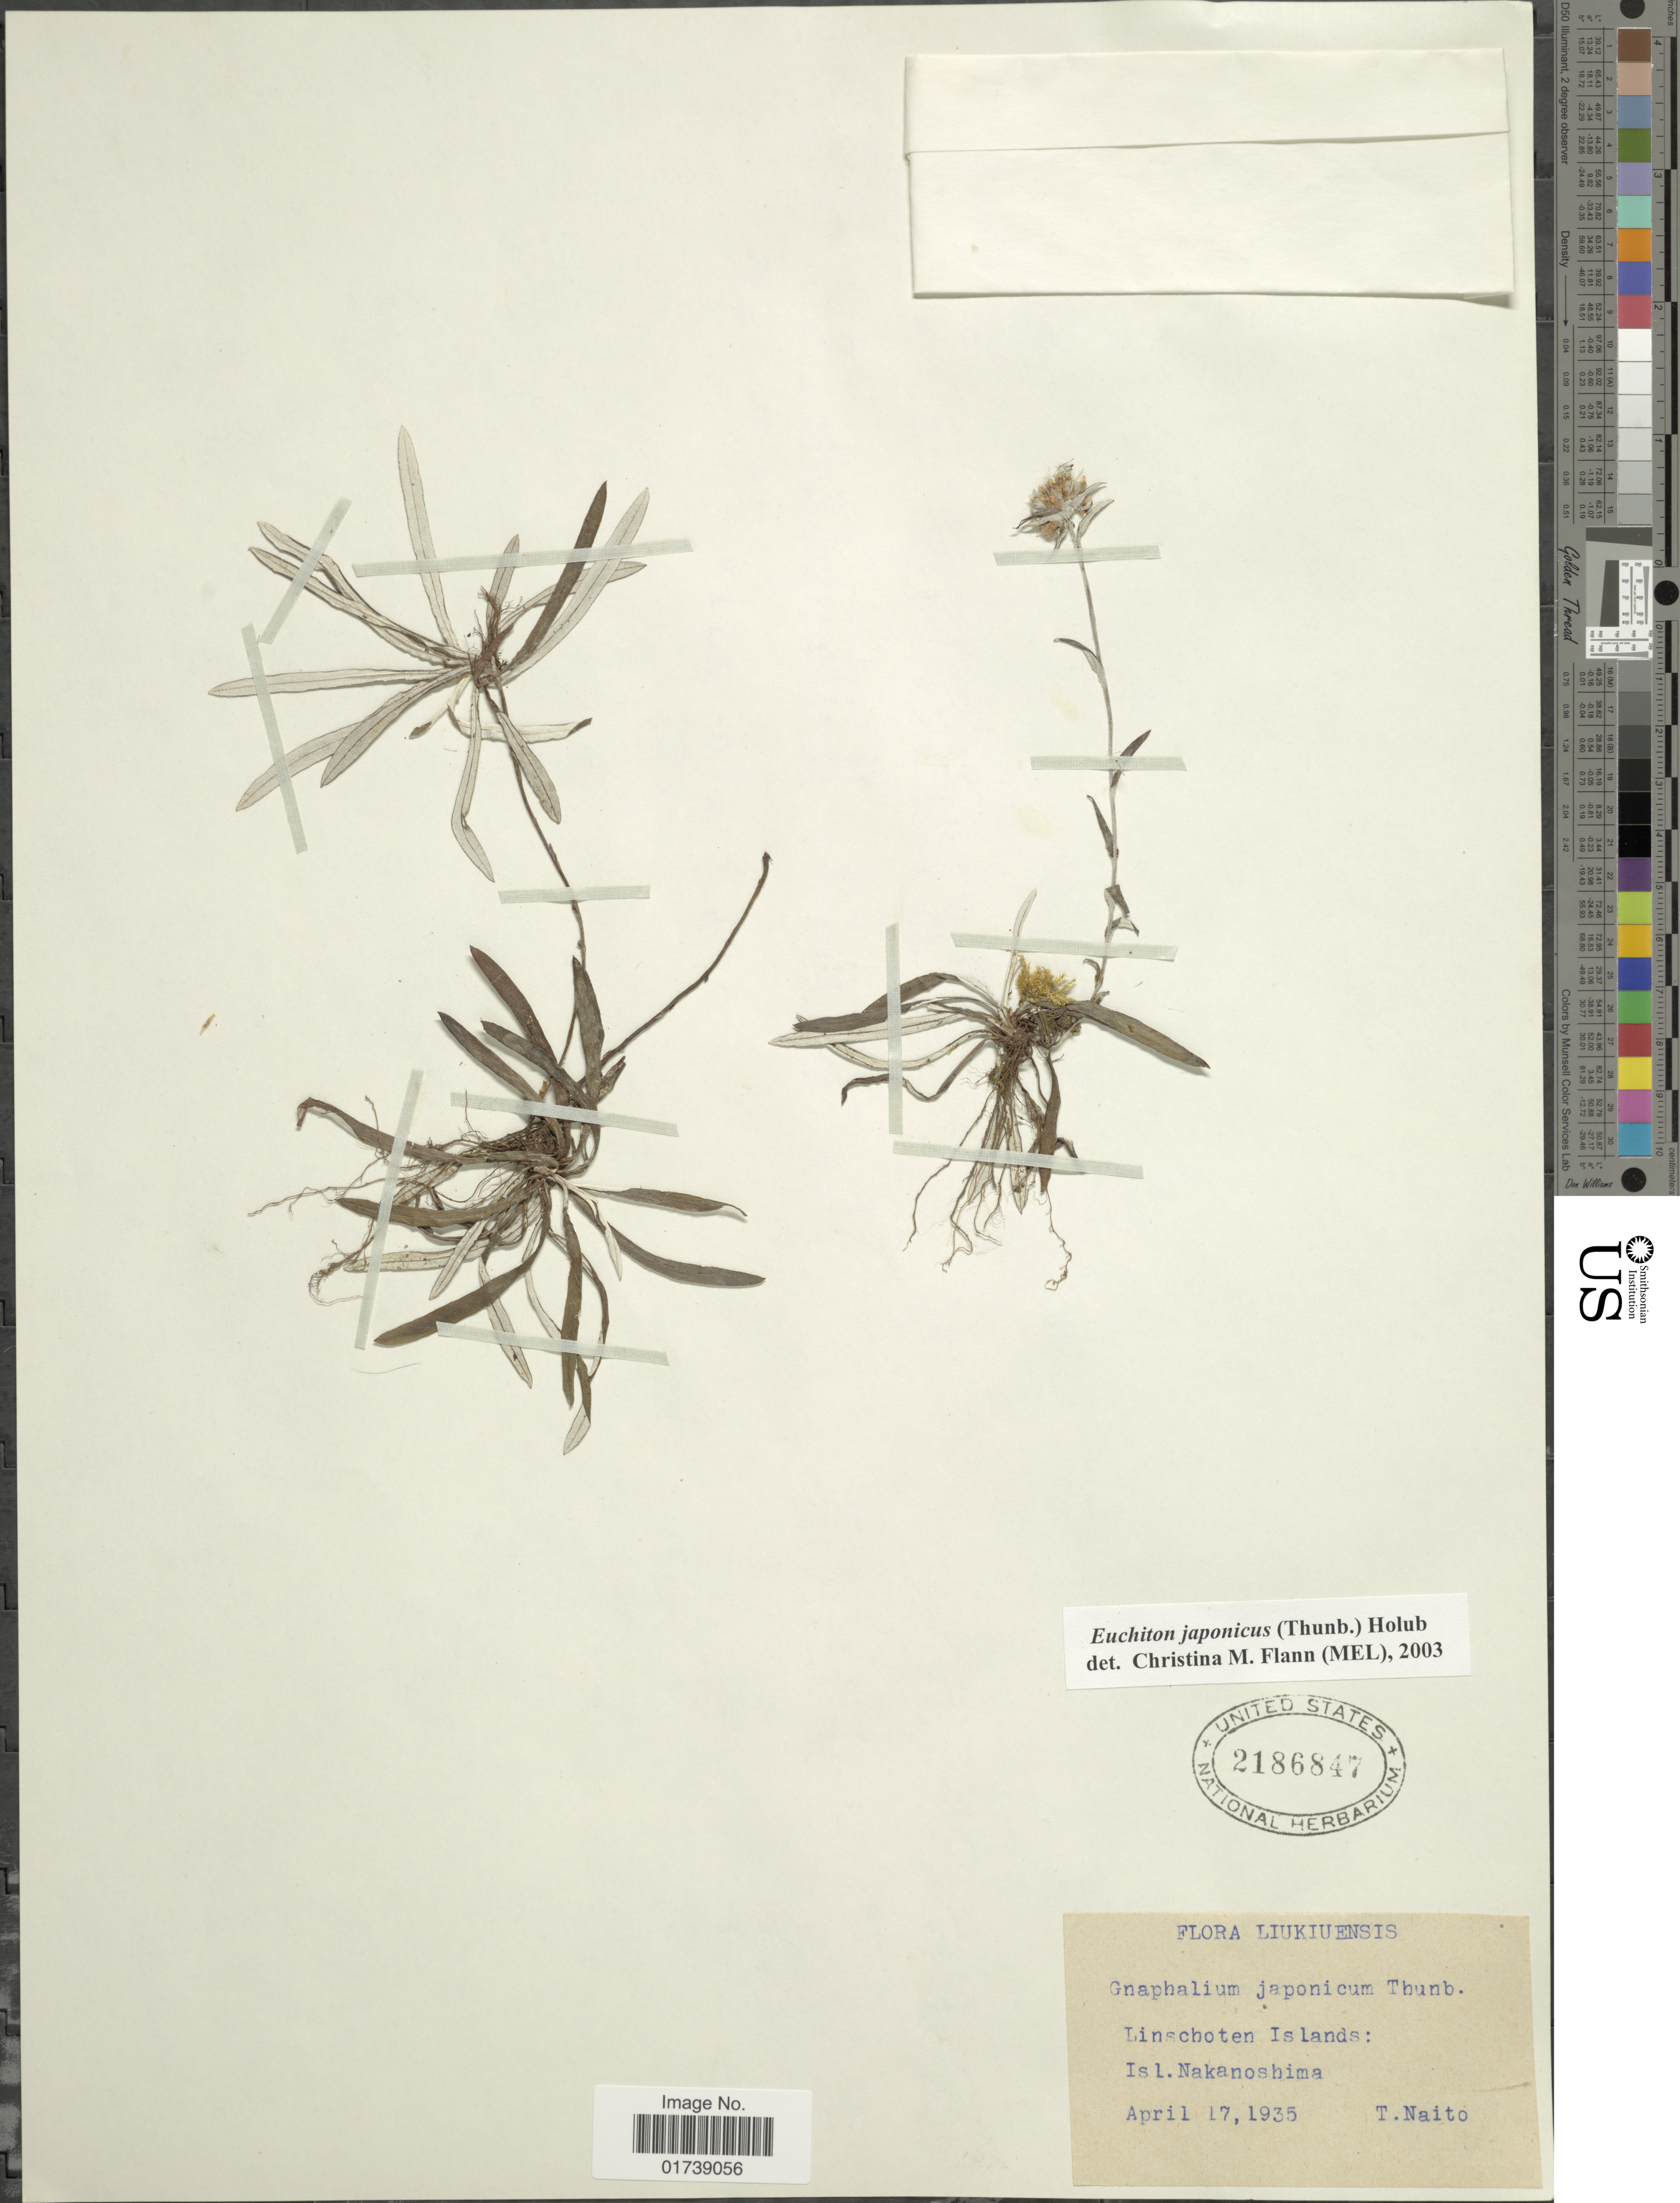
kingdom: Plantae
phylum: Tracheophyta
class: Magnoliopsida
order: Asterales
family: Asteraceae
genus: Euchiton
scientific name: Euchiton japonicus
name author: (Thunb.) Anderb.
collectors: T. Naito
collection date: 1935-04-17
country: Japan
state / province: Okinawa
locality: Liukiuensis, Linschoten Islands, Isl. Nakanoshima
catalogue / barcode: US 2186847